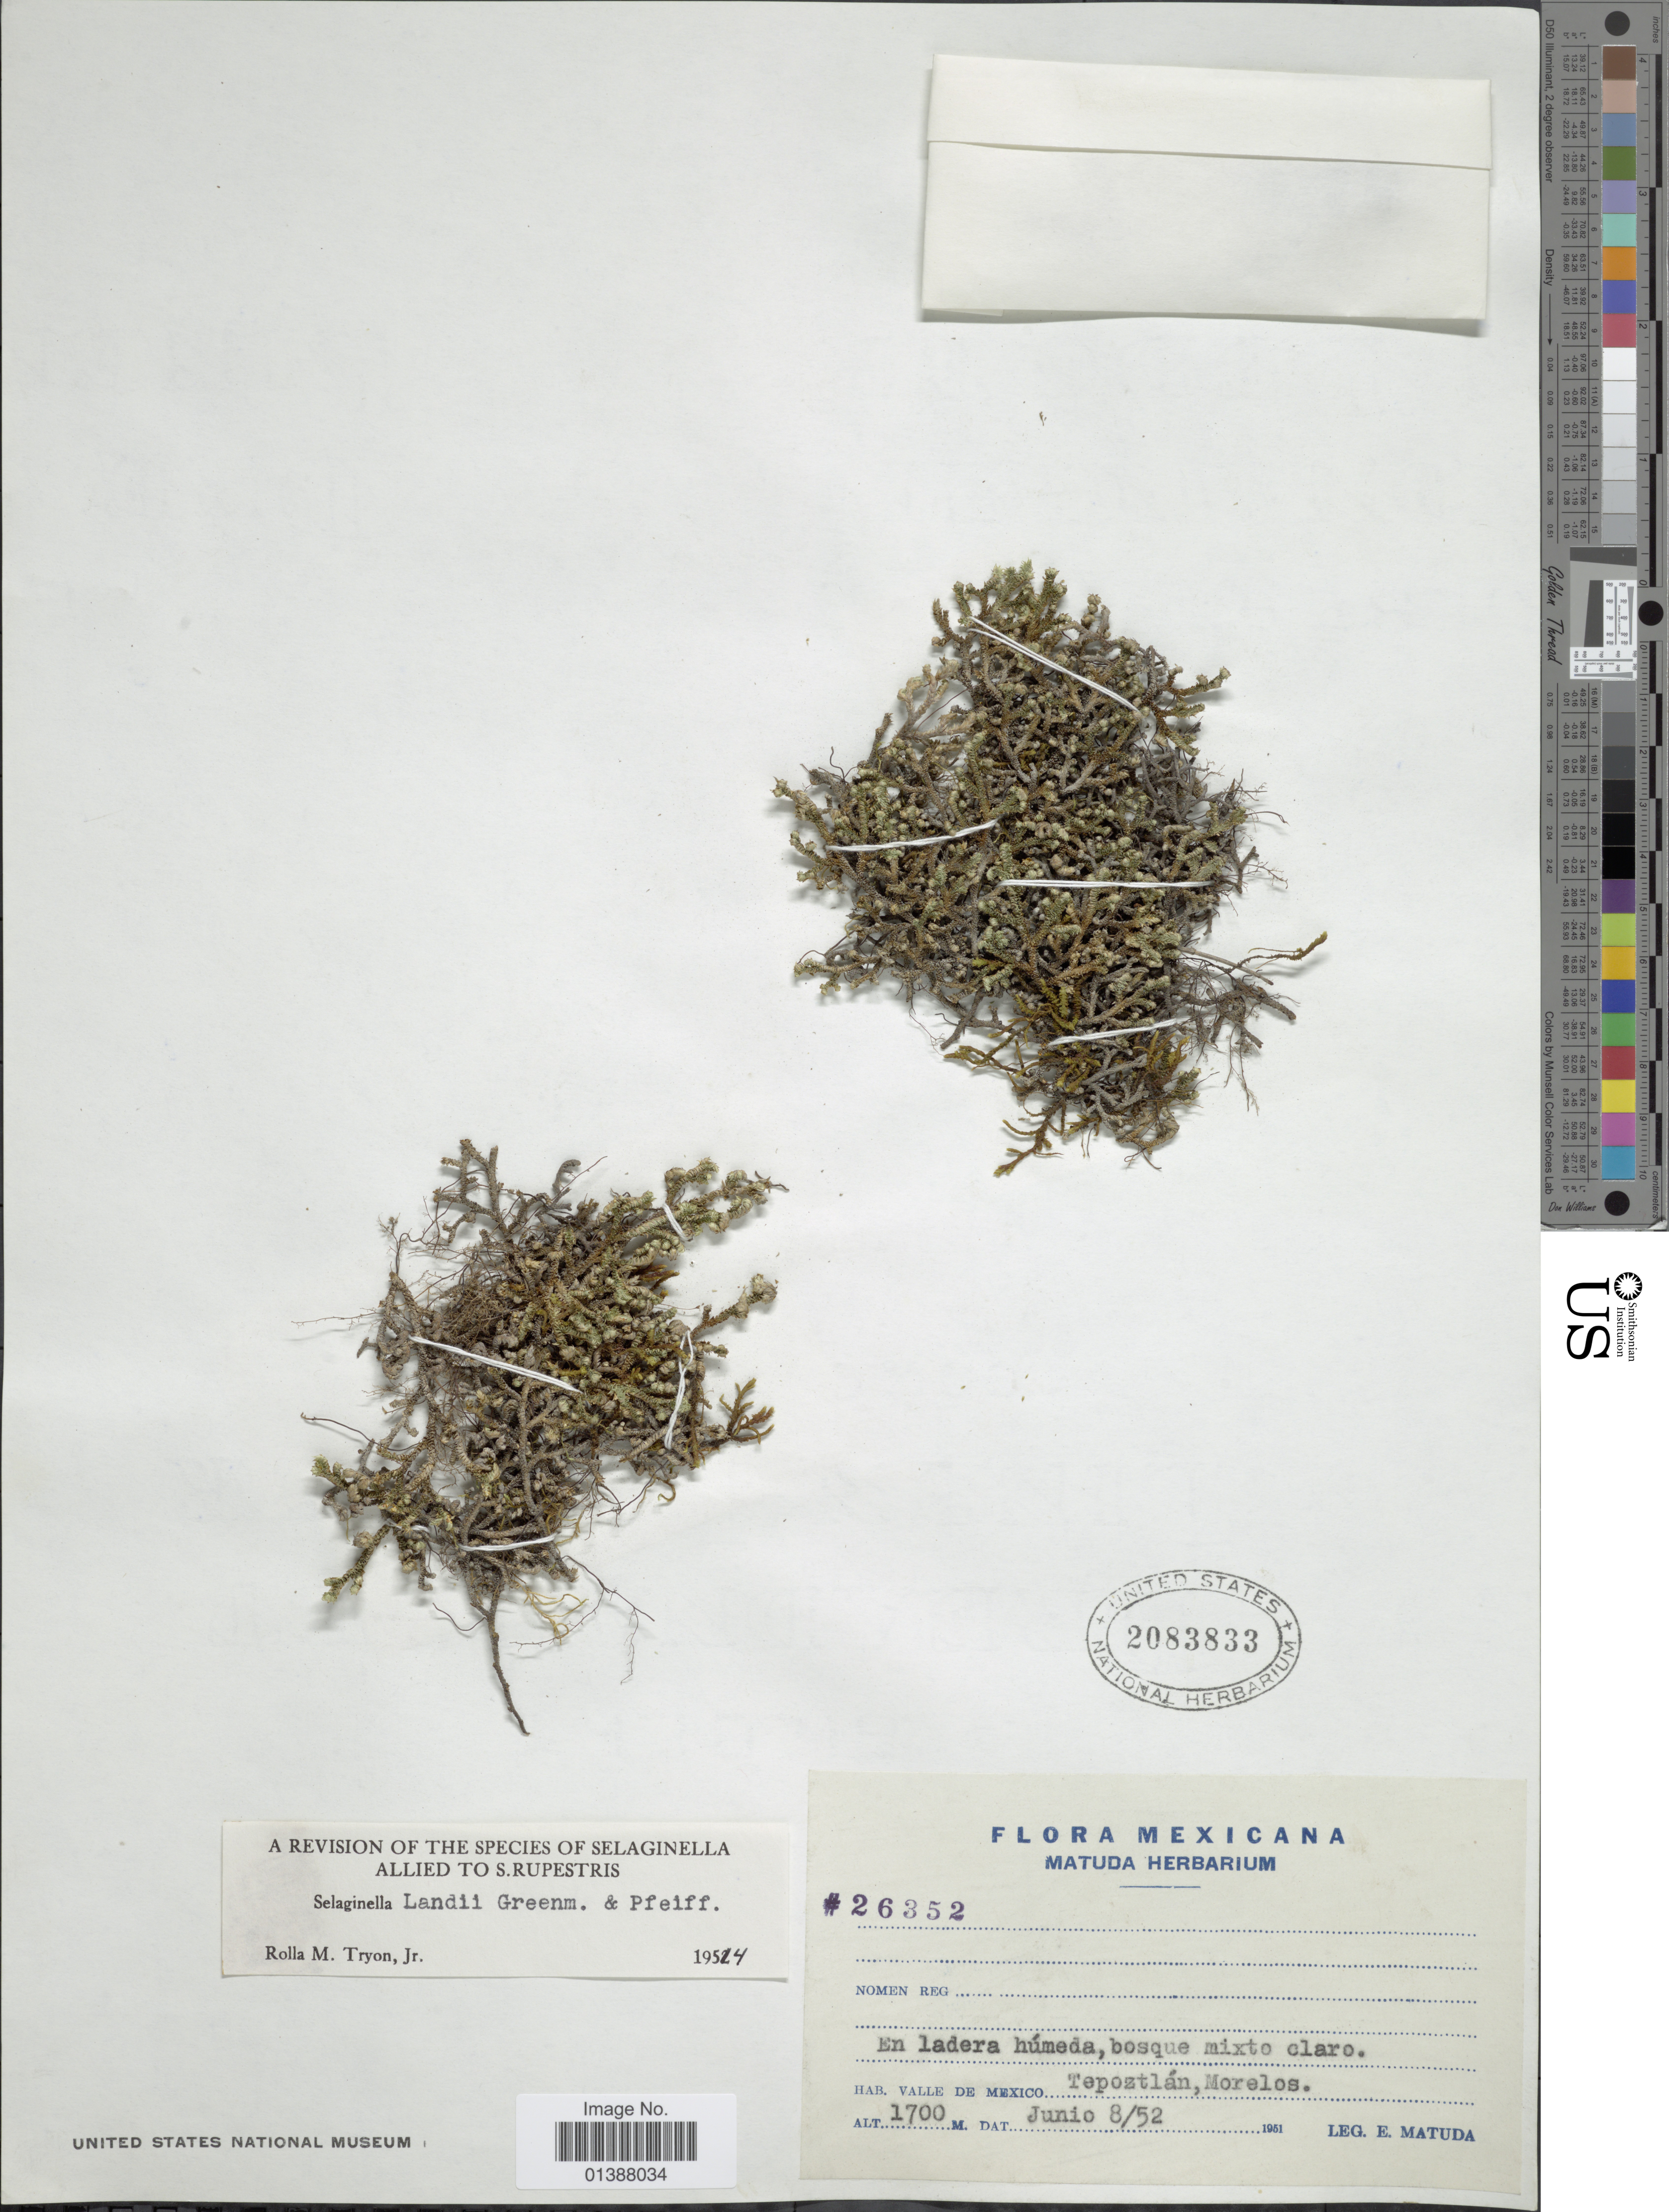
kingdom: Plantae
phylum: Tracheophyta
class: Lycopodiopsida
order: Selaginellales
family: Selaginellaceae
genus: Selaginella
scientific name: Selaginella landii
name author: Greenm. & N. Pfeiff.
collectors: E. Matuda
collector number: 26352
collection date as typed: Transcribed d/m/y: 8/6/52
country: Mexico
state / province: Morelos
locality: Valle de Mexico Tepoztlán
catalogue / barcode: US 2083833